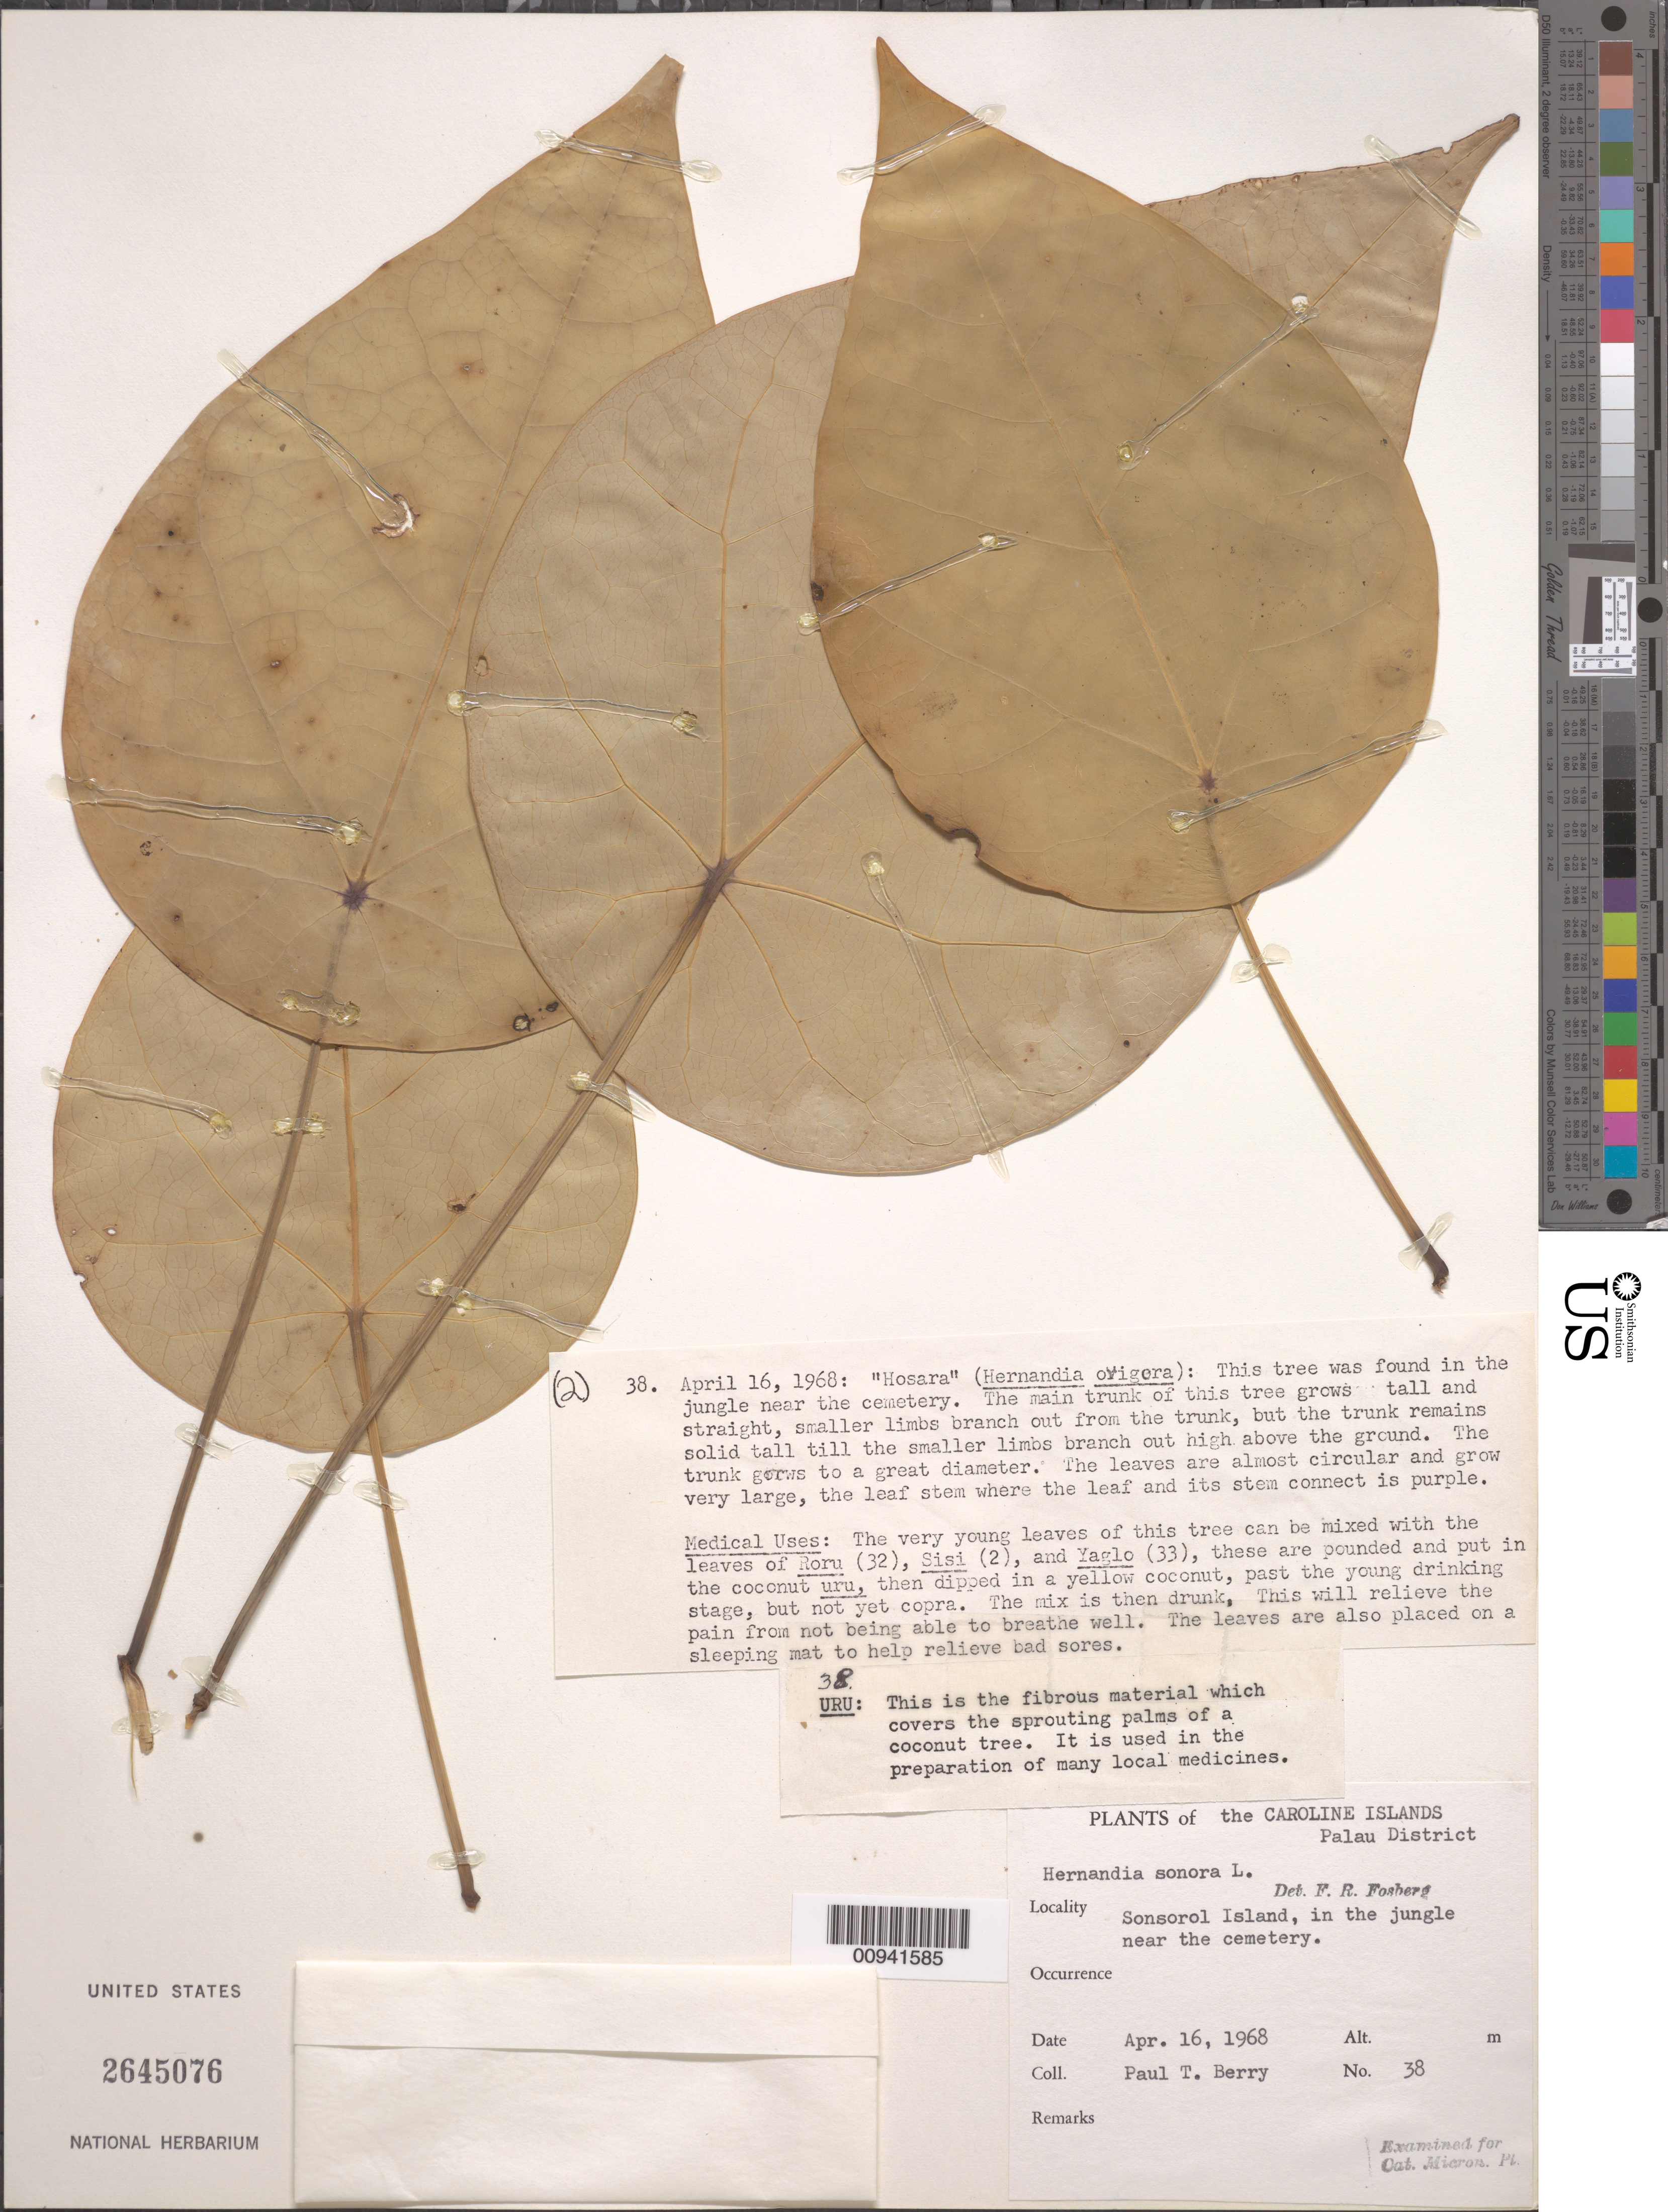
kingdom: Plantae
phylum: Tracheophyta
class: Magnoliopsida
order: Laurales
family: Hernandiaceae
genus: Hernandia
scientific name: Hernandia nymphaeifolia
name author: (C. Presl) Kubitzki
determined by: Strong, M. T., (US), Smithsonian Institution - National Museum of Natural History (UNITED STATES)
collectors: P. T. Berry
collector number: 38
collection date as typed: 16 Apr 1968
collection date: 1968-04-16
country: Palau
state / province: Sonsorol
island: Sonsorol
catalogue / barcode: US 2645076